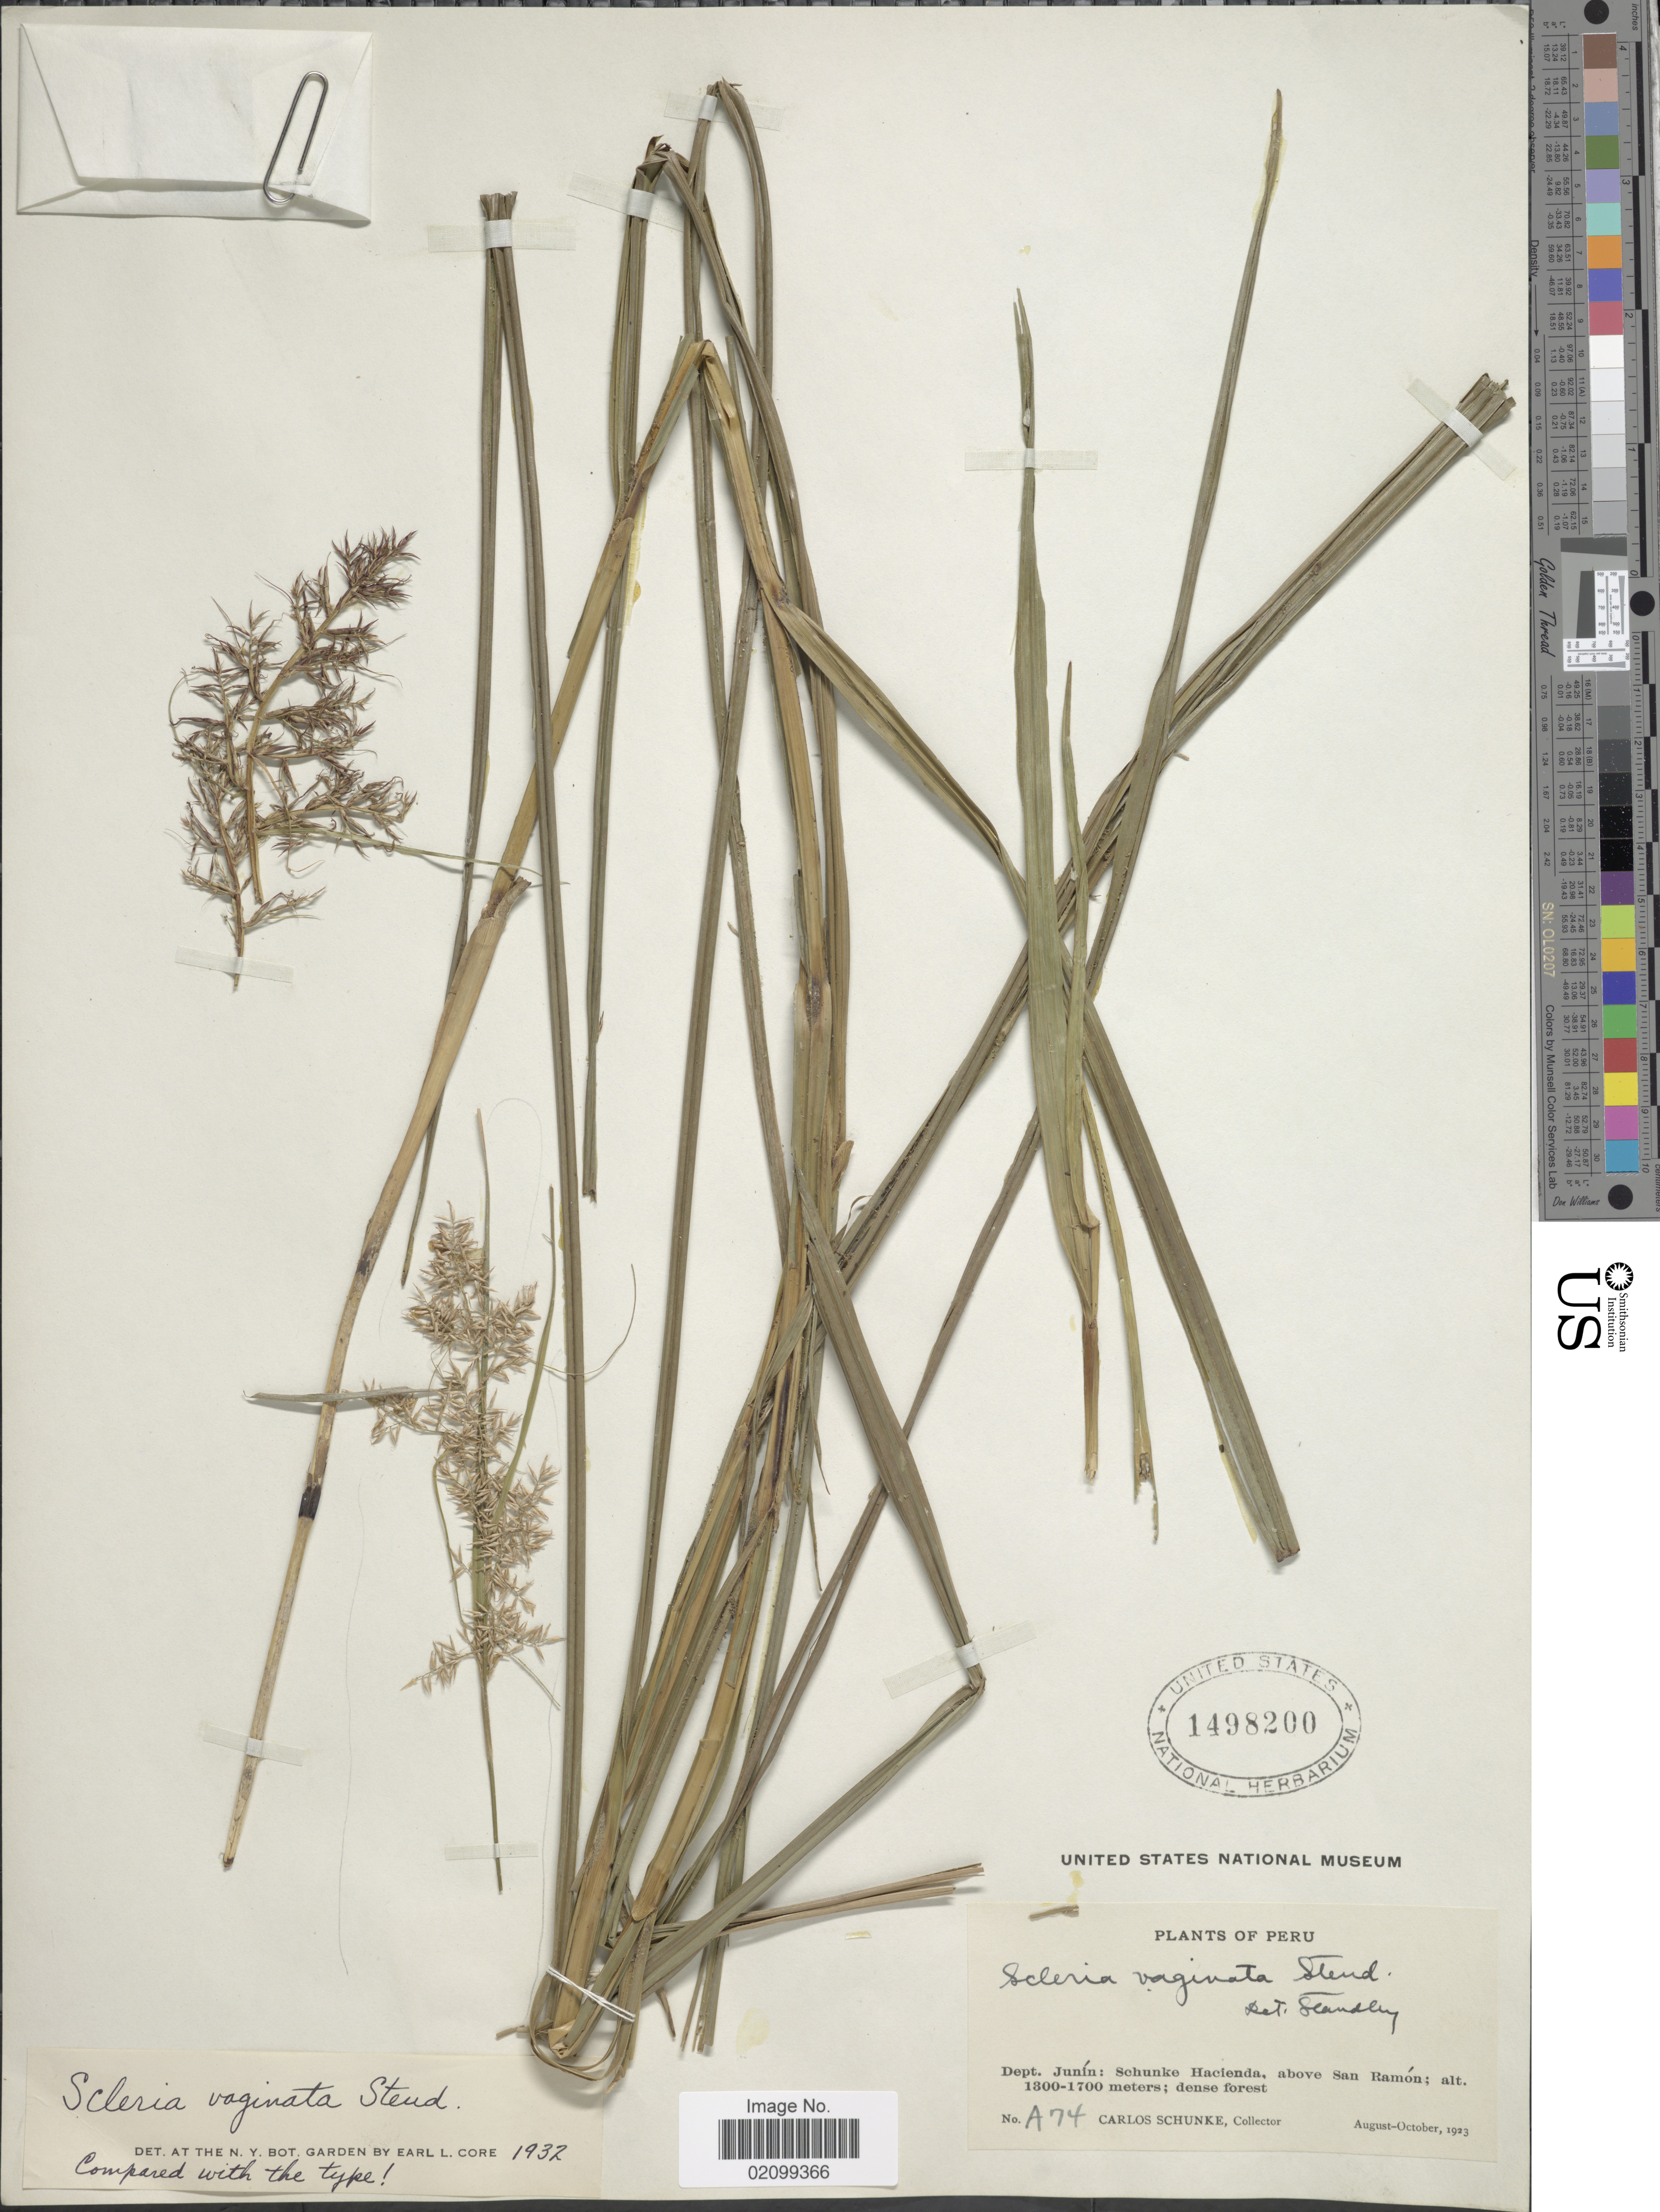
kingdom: Plantae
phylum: Tracheophyta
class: Liliopsida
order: Poales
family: Cyperaceae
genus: Scleria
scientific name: Scleria vaginata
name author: Steud.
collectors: C. Schunke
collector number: A74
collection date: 1923-08/1923-10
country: Peru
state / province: Junín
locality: Dept. Junin: Schunke Hacienda, above San Ramon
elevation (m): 1300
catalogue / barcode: US 1498200